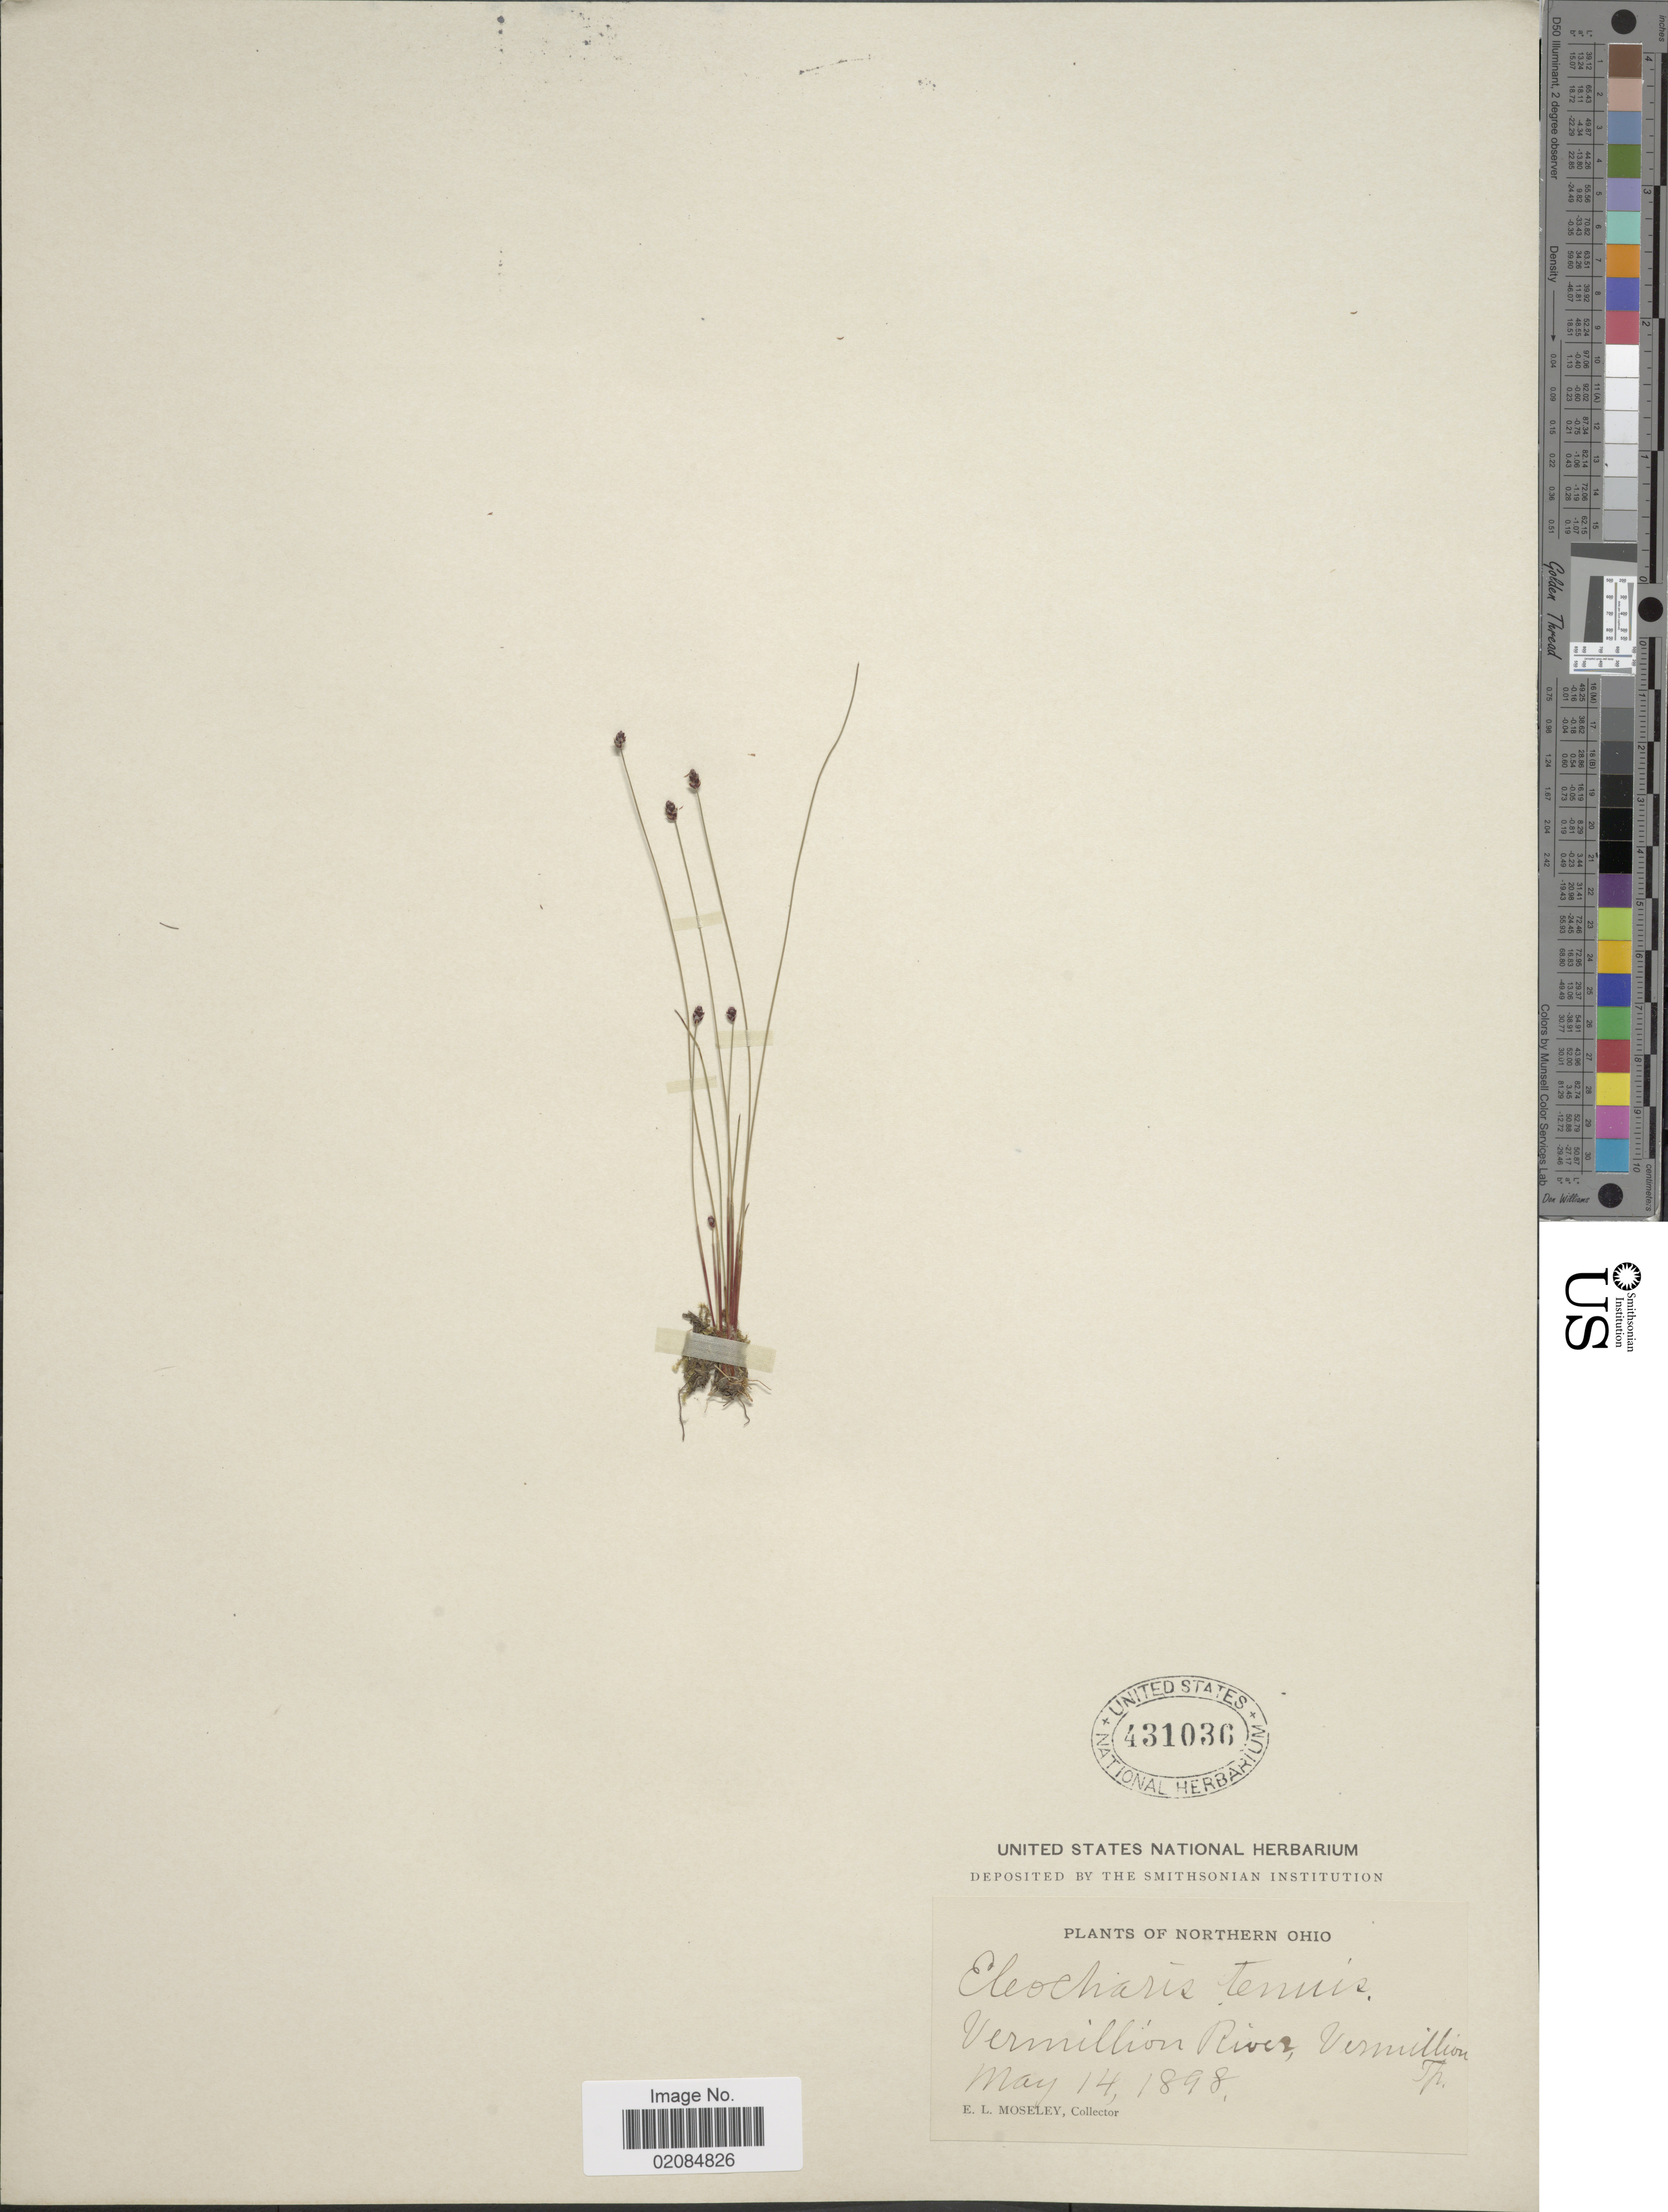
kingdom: Plantae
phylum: Tracheophyta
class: Liliopsida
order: Poales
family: Cyperaceae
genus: Eleocharis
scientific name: Eleocharis tenuis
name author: (Willd.) Schult.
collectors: E. Moseley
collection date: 1898-05-14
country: United States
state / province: Ohio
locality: Northern Ohio. Vermillion River, Vermillion Tp.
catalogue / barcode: US 431036